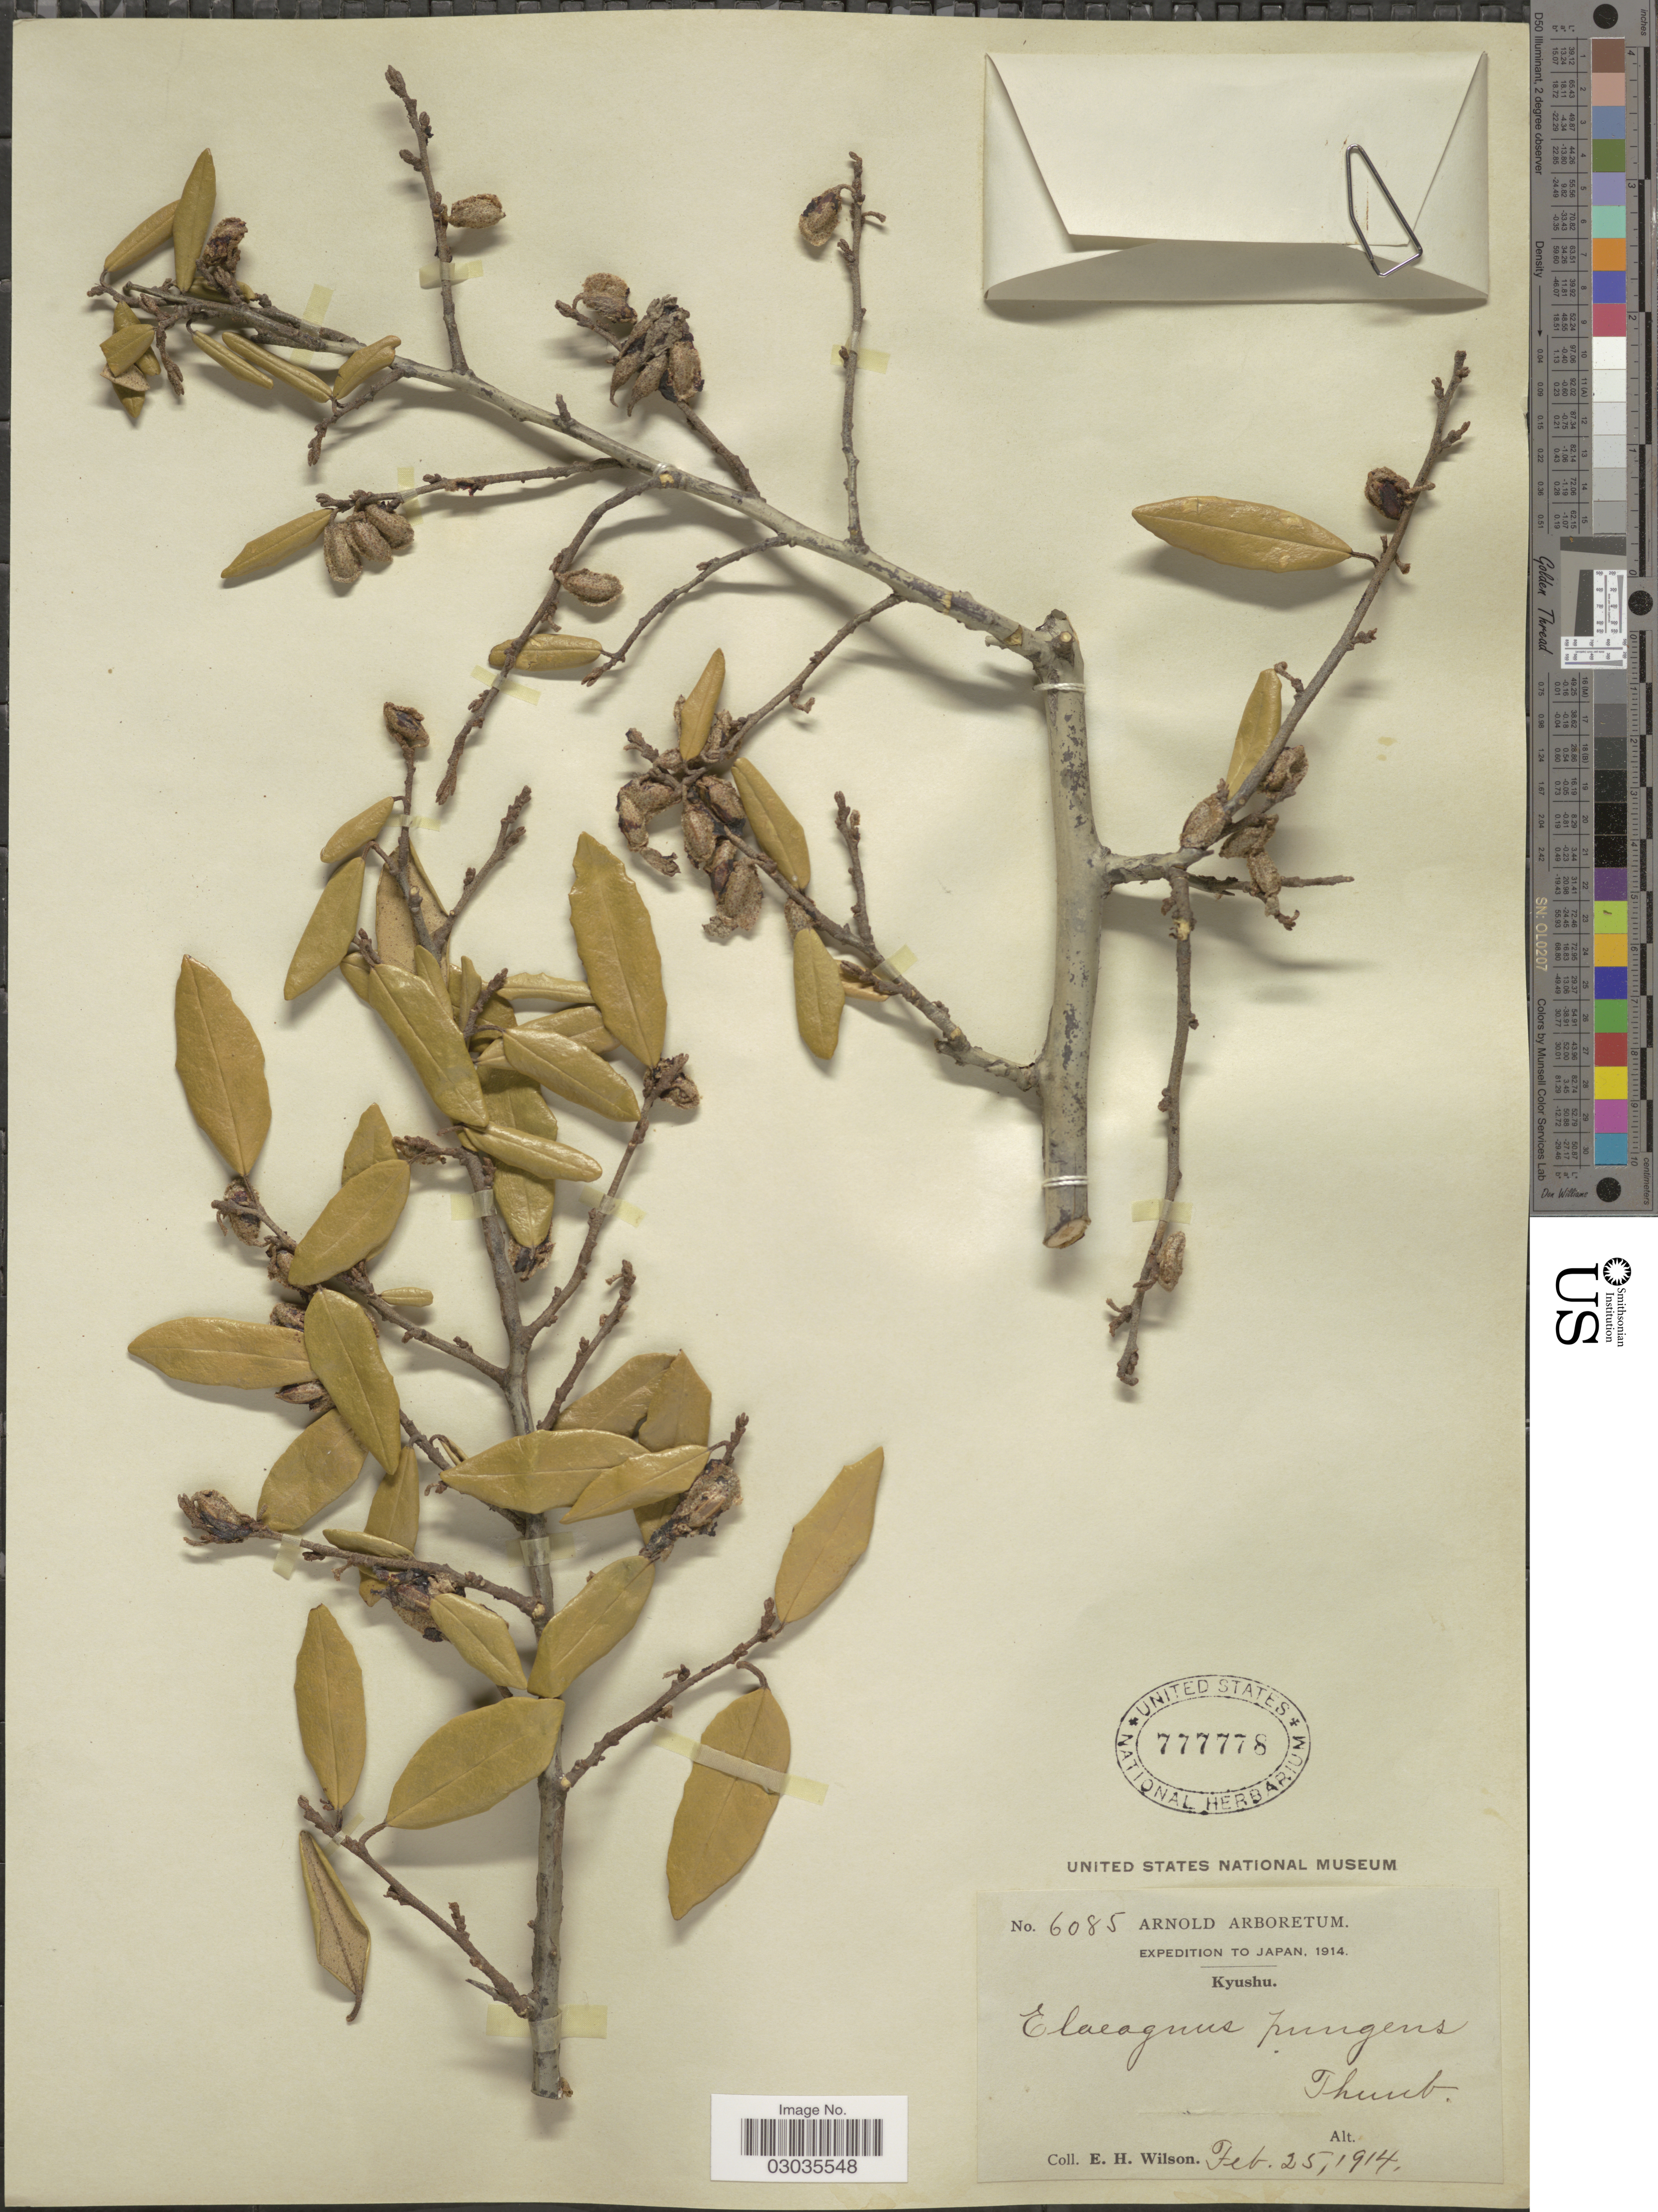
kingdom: Plantae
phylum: Tracheophyta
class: Magnoliopsida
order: Rosales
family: Elaeagnaceae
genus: Elaeagnus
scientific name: Elaeagnus pungens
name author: Thunb.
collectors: E. Wilson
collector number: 6085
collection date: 1914-02-25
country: Japan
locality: Kyushu.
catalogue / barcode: US 777778